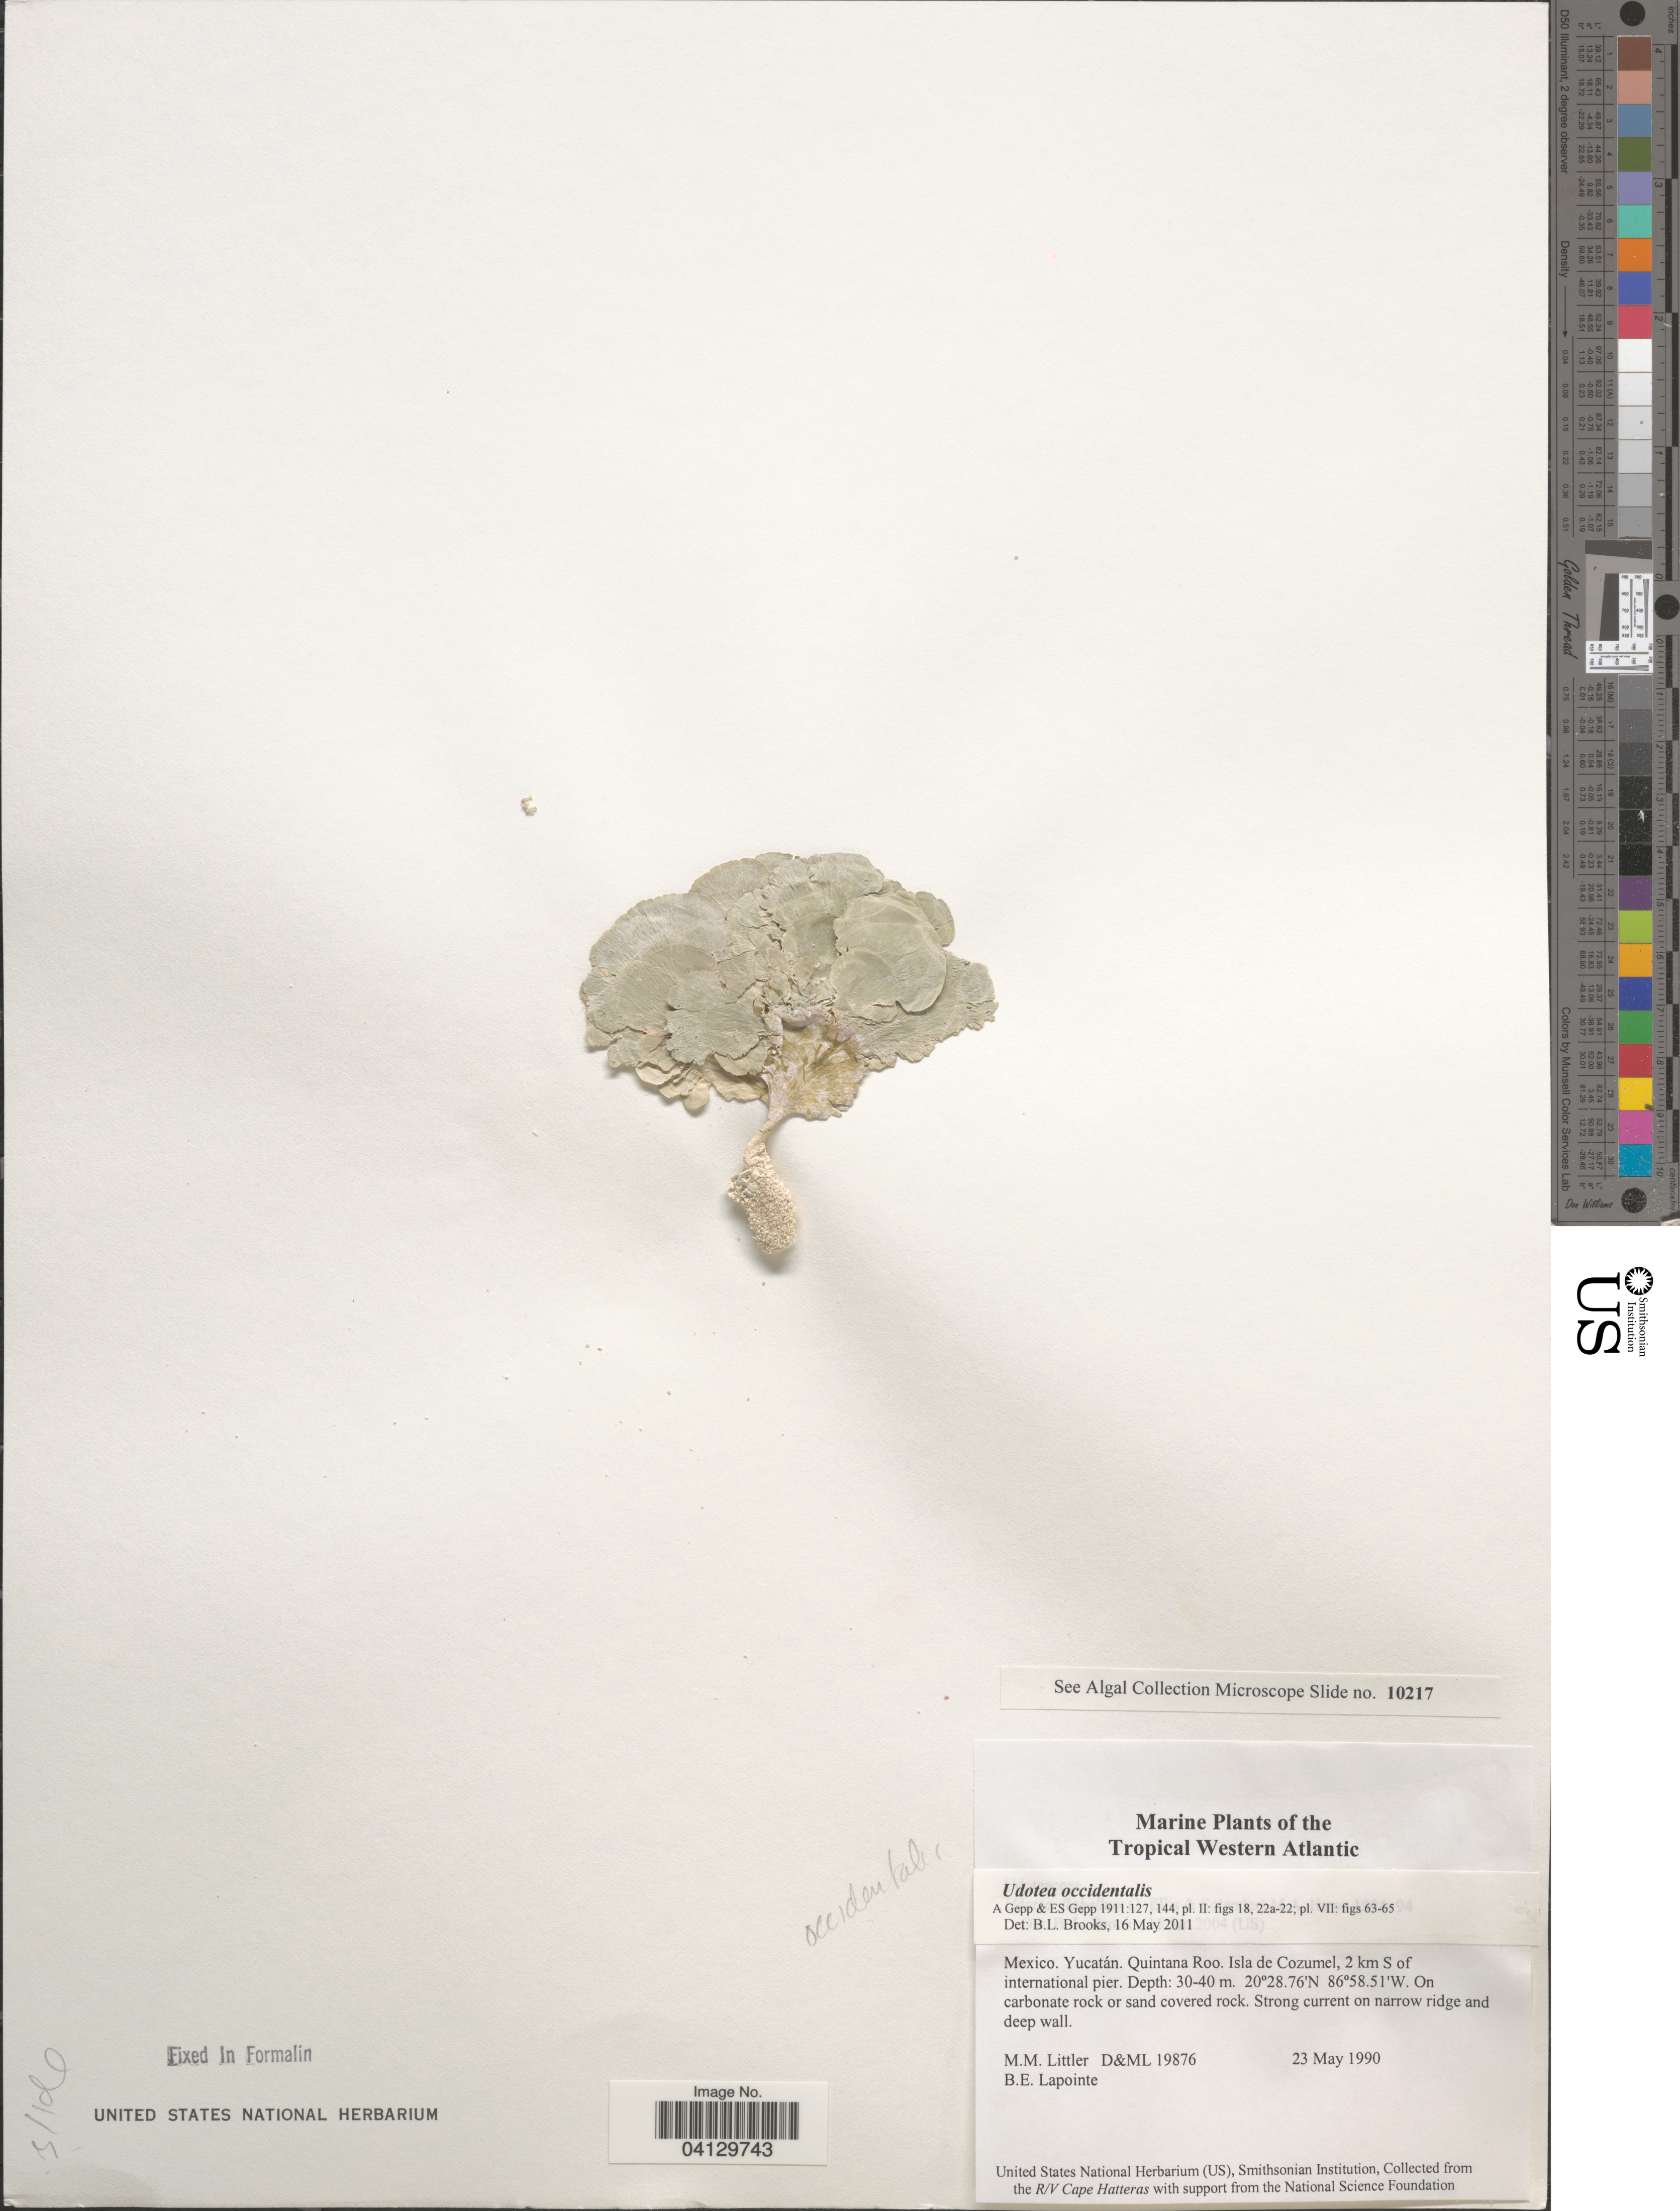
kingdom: Plantae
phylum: Chlorophyta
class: Ulvophyceae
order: Bryopsidales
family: Udoteaceae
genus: Udotea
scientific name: Udotea occidentalis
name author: A. Gepp & E. Gepp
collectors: B. Lapointe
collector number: D&ML19876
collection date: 1990-05-23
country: Mexico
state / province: Yucatán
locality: The Tropical Western Atlantic. Quintana Roo. Isla de Cozumel, 2 km S of international pier.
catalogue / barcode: US 329075